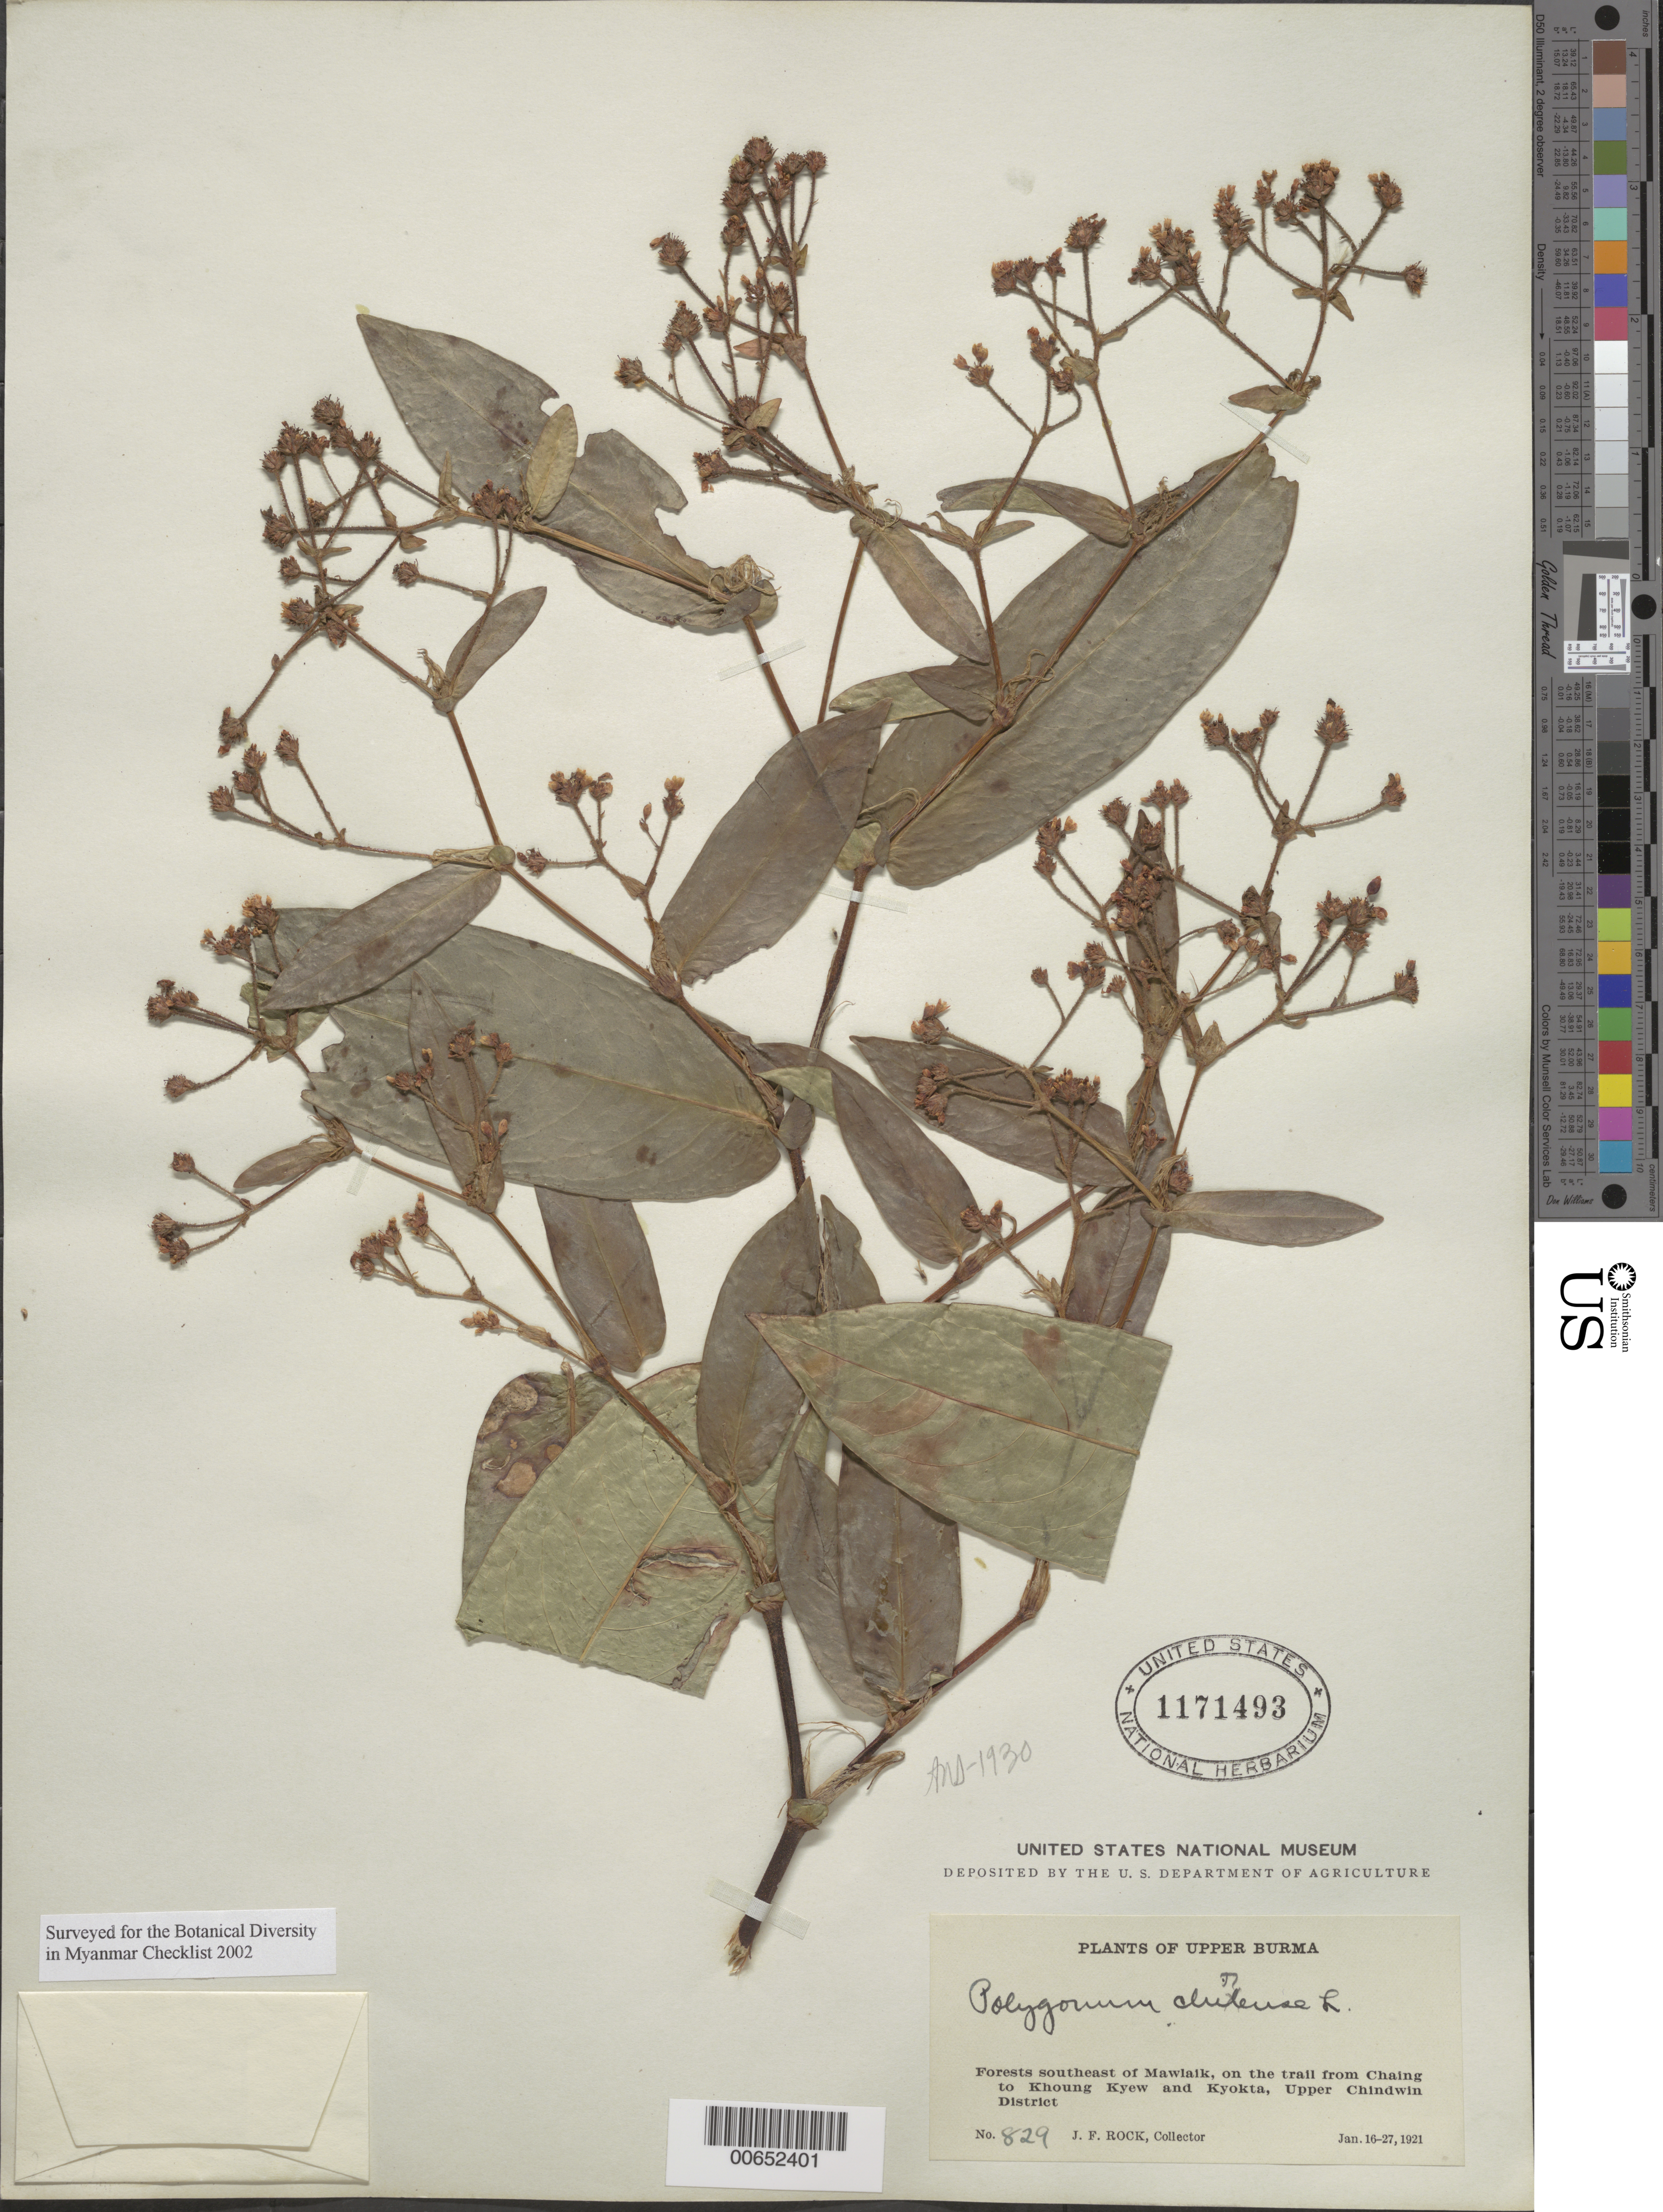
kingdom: Plantae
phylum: Tracheophyta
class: Magnoliopsida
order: Caryophyllales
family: Polygonaceae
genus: Polygonum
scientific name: Polygonum chinense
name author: L.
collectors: J. F. Rock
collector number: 829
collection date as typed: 16 Jan 1921 to 27 Jan 1921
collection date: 1921-01-16/1921-01-27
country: Myanmar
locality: Upper Burma, SE of Mawlaik, trail from Chaing to Khoung Kyew and Kyokta, Upper Chindwin Dist.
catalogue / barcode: US 1171493